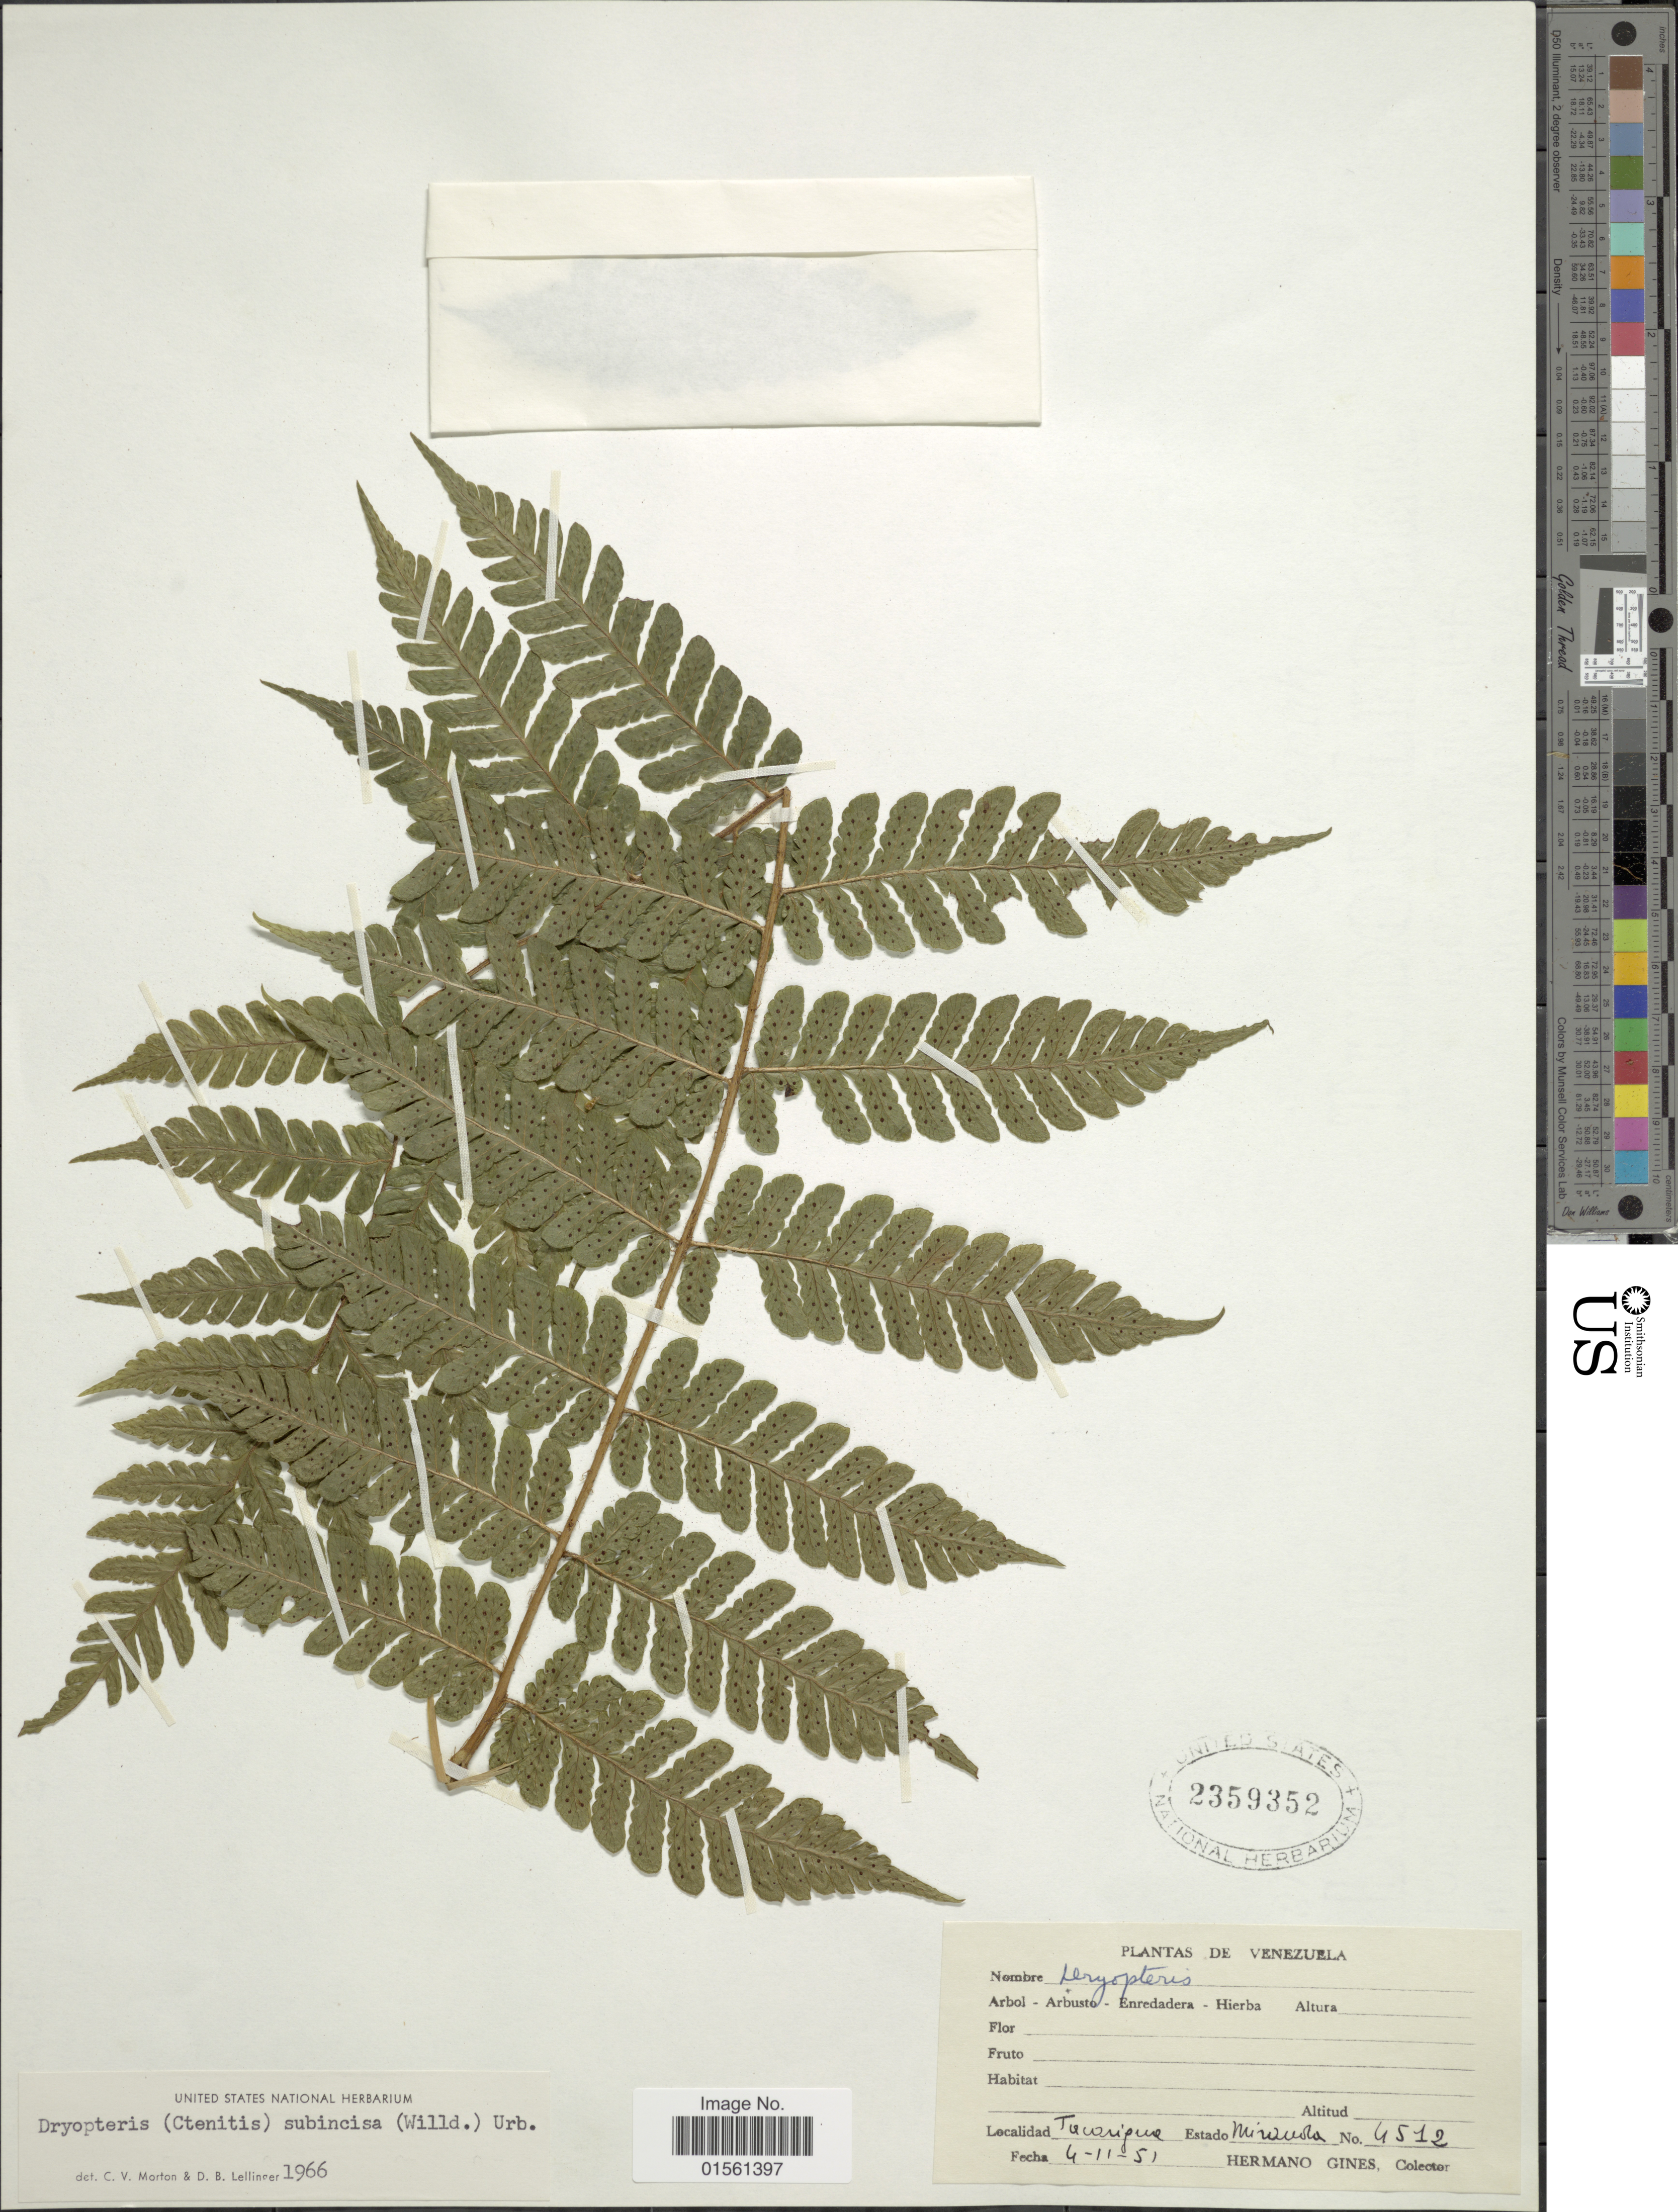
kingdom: Plantae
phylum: Tracheophyta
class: Polypodiopsida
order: Polypodiales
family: Dryopteridaceae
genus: Megalastrum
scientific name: Megalastrum subincisum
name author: (Willd.) A.R. Sm. & R.C. Moran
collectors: Bro. Gines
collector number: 4512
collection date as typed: Transcribed d/m/y: 4/11/51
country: Venezuela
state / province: Miranda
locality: Tacarigua, Estado Miranda [State of Miranda]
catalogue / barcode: US 2359352